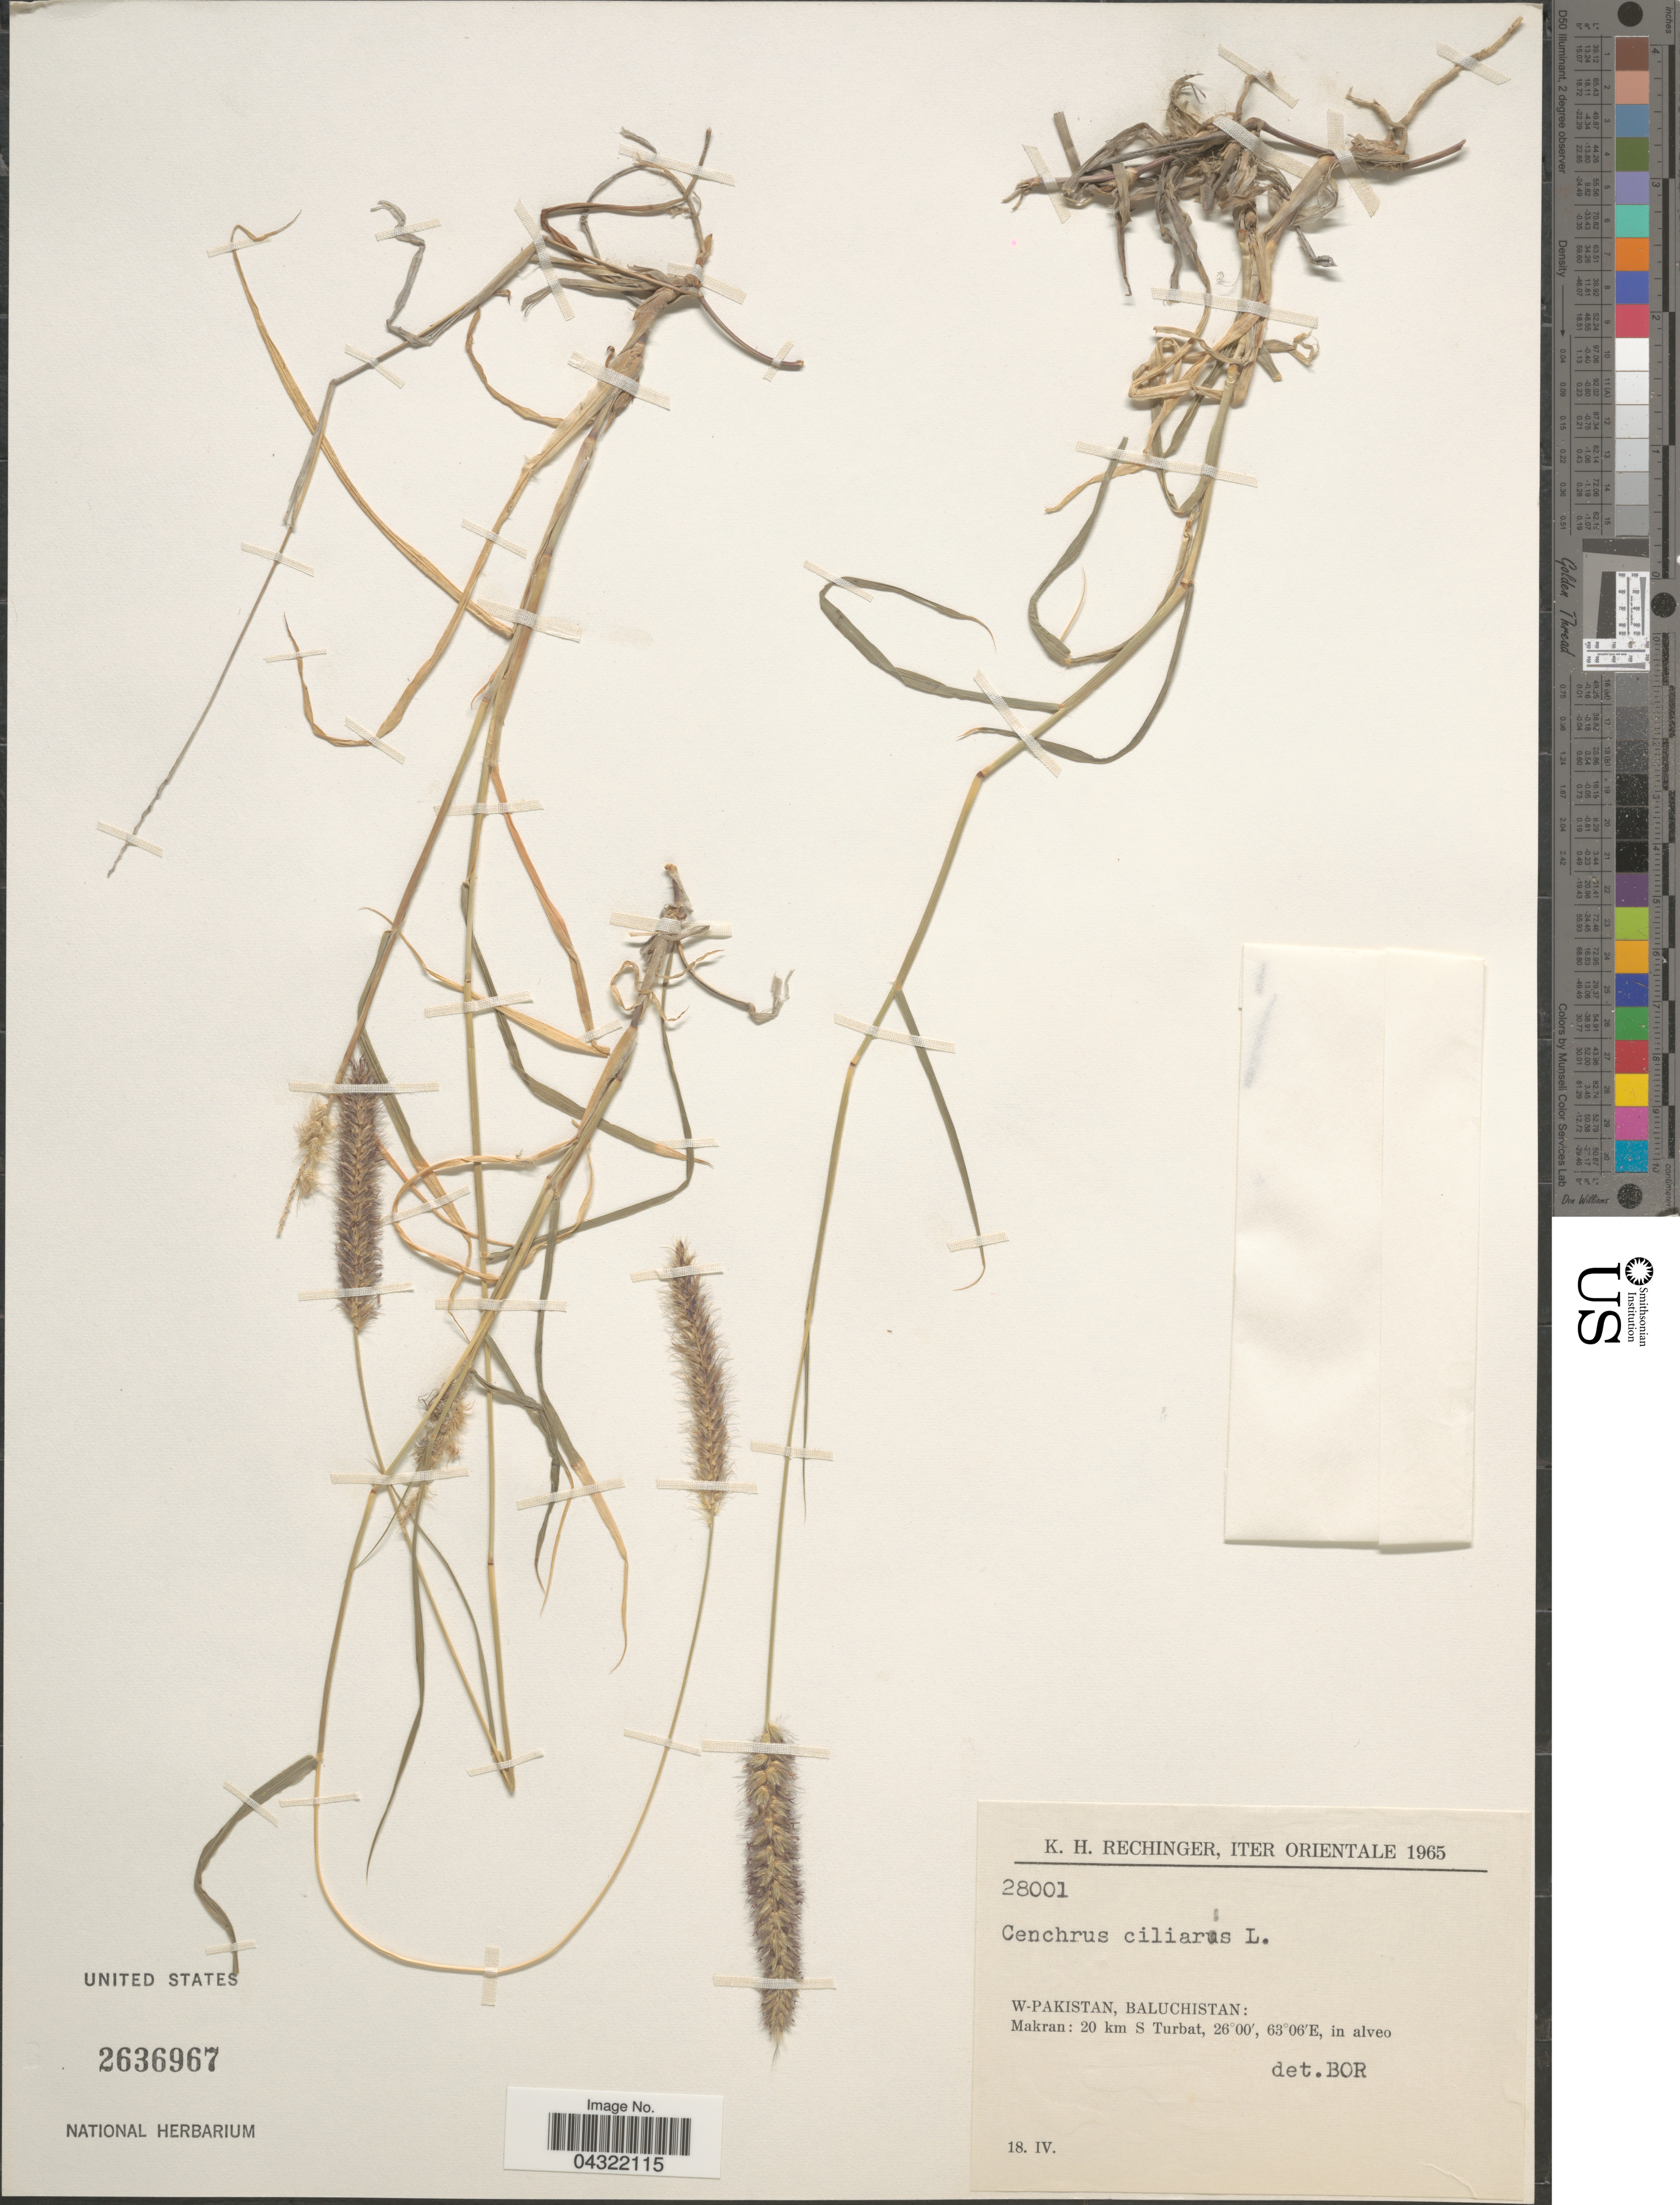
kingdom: Plantae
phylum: Tracheophyta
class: Liliopsida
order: Poales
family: Poaceae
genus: Cenchrus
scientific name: Cenchrus ciliaris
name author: L.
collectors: K. H. Rechinger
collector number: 28001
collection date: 1965-04-18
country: Pakistan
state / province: Balochistan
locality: Iter Orienatle 1965. W-Pakistan, Balichistan: Makran: 20 km S Turbat, in alveo.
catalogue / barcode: US 2636967